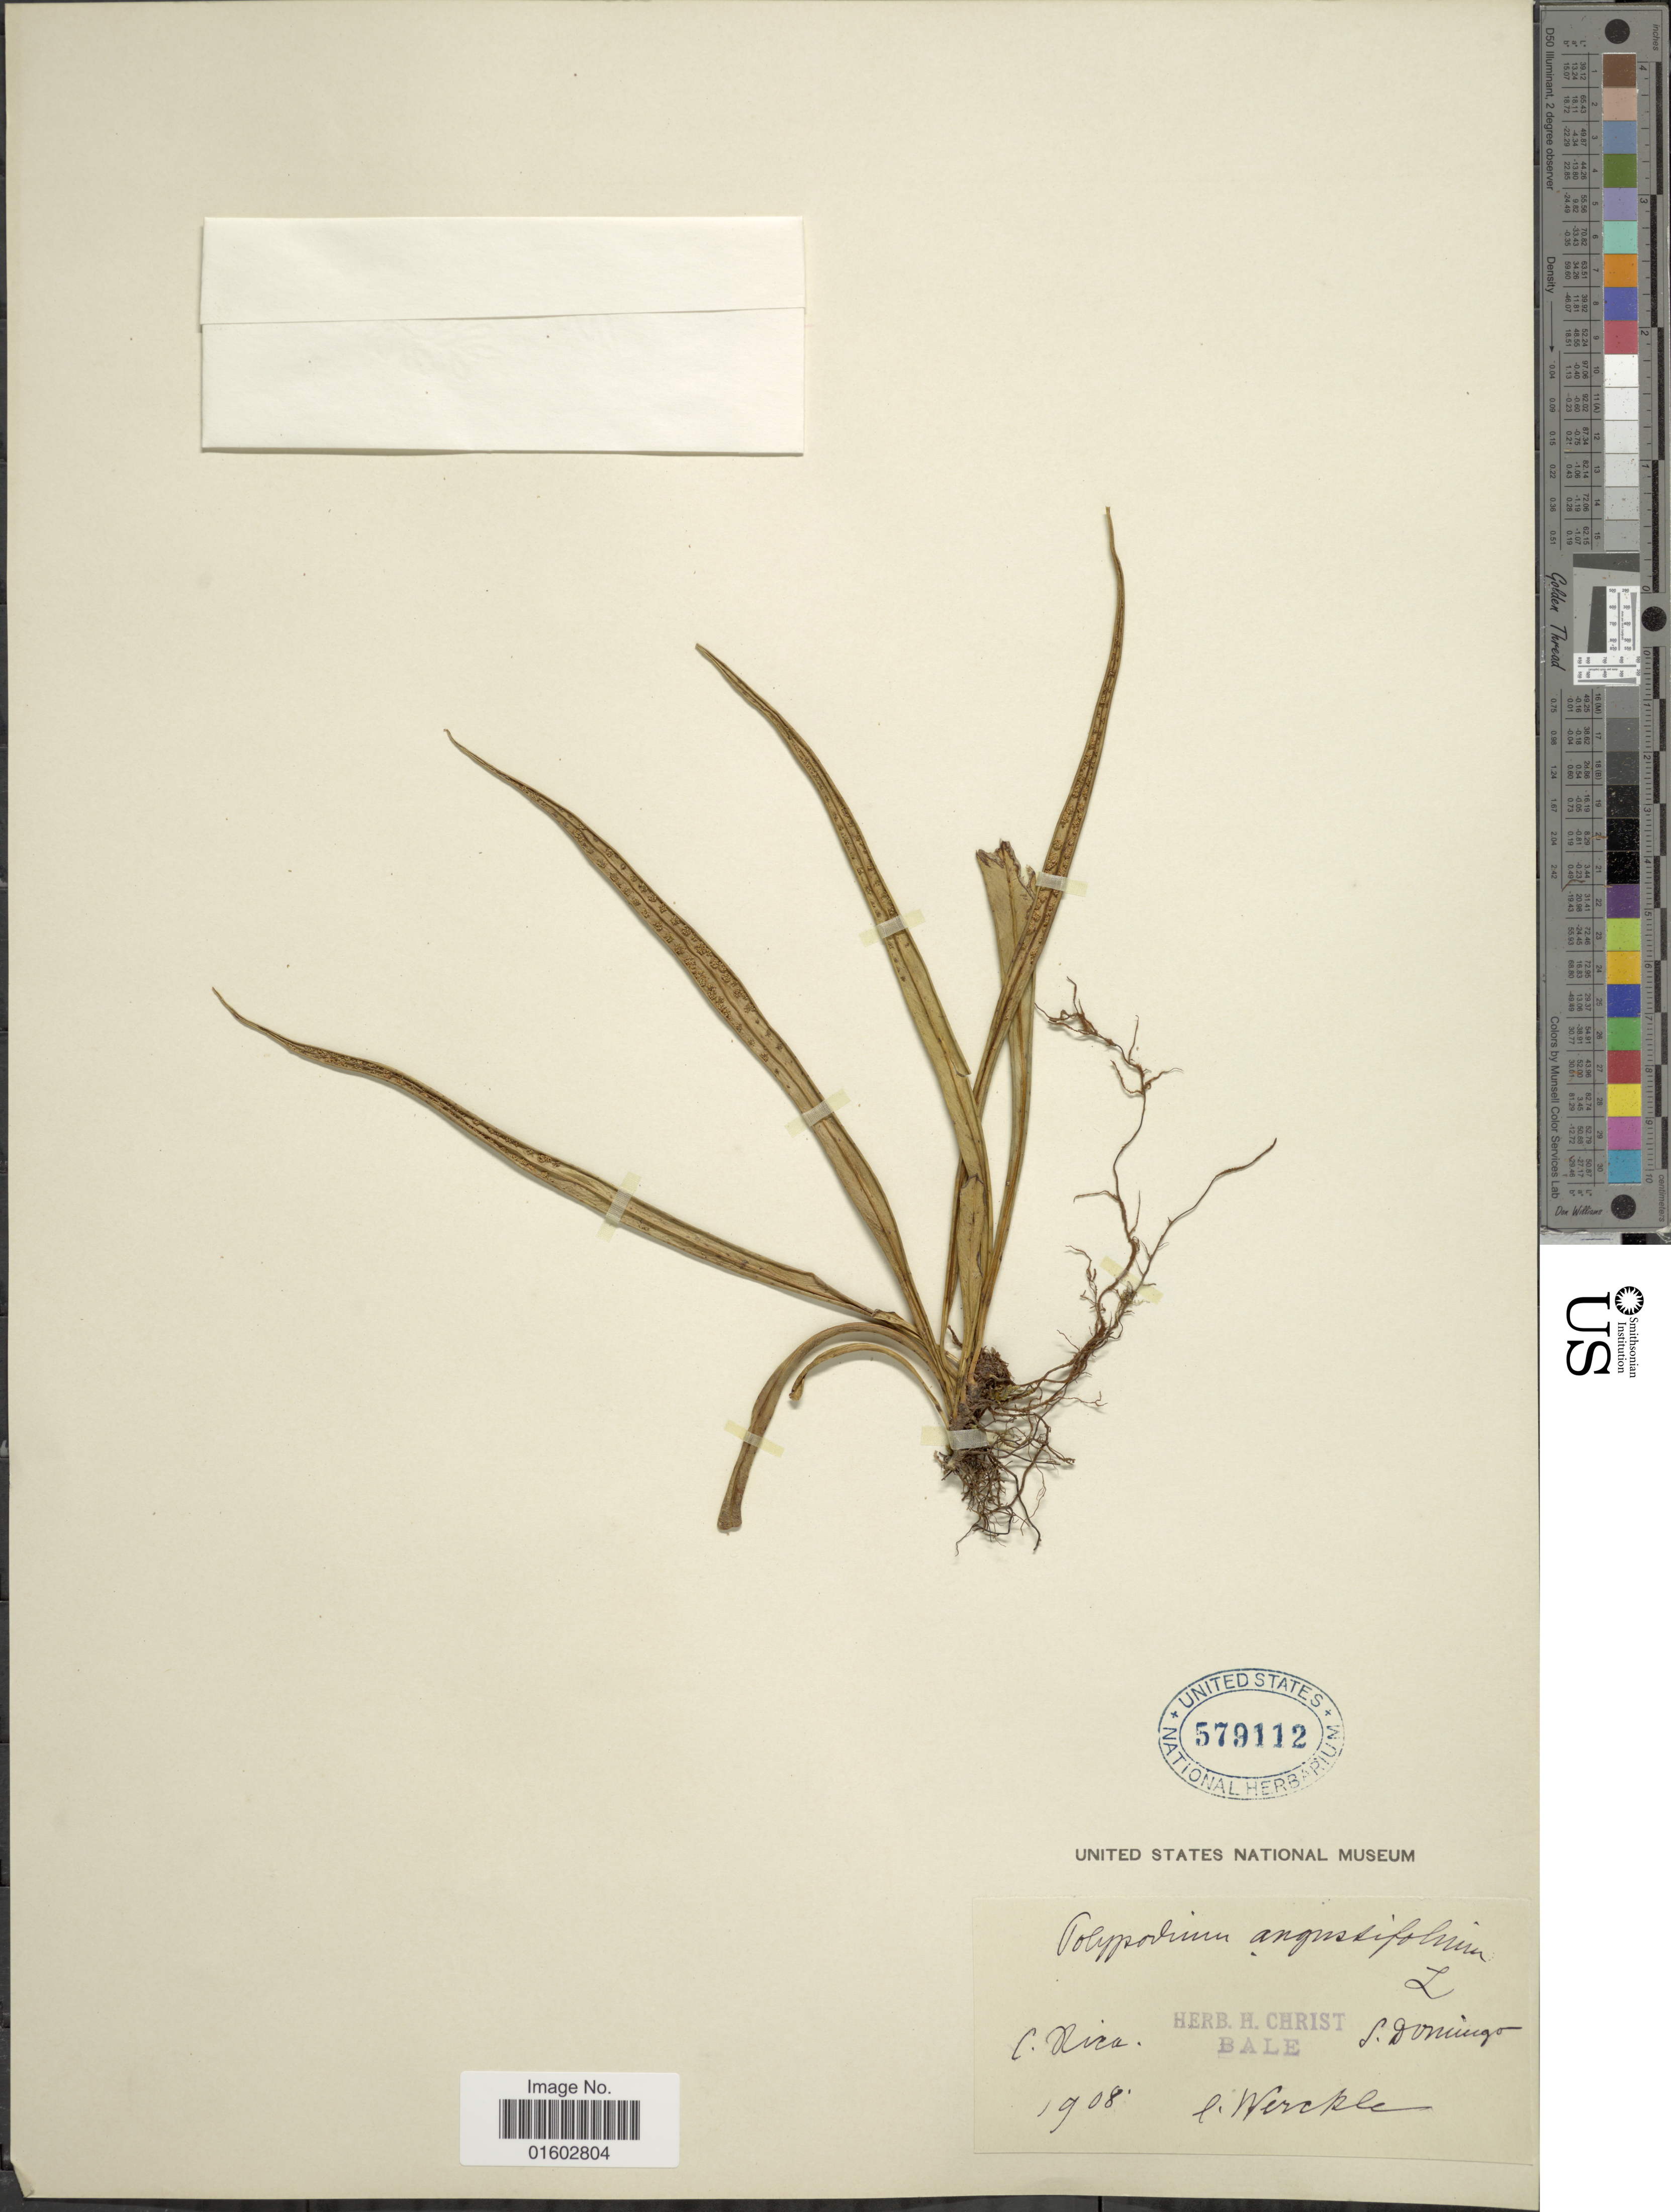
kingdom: Plantae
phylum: Tracheophyta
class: Polypodiopsida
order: Polypodiales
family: Polypodiaceae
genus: Campyloneurum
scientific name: Campyloneurum angustifolium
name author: (Sw.) Fée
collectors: C. C Wercklé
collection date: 1908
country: Costa Rica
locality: S. Domingo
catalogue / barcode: US 579112